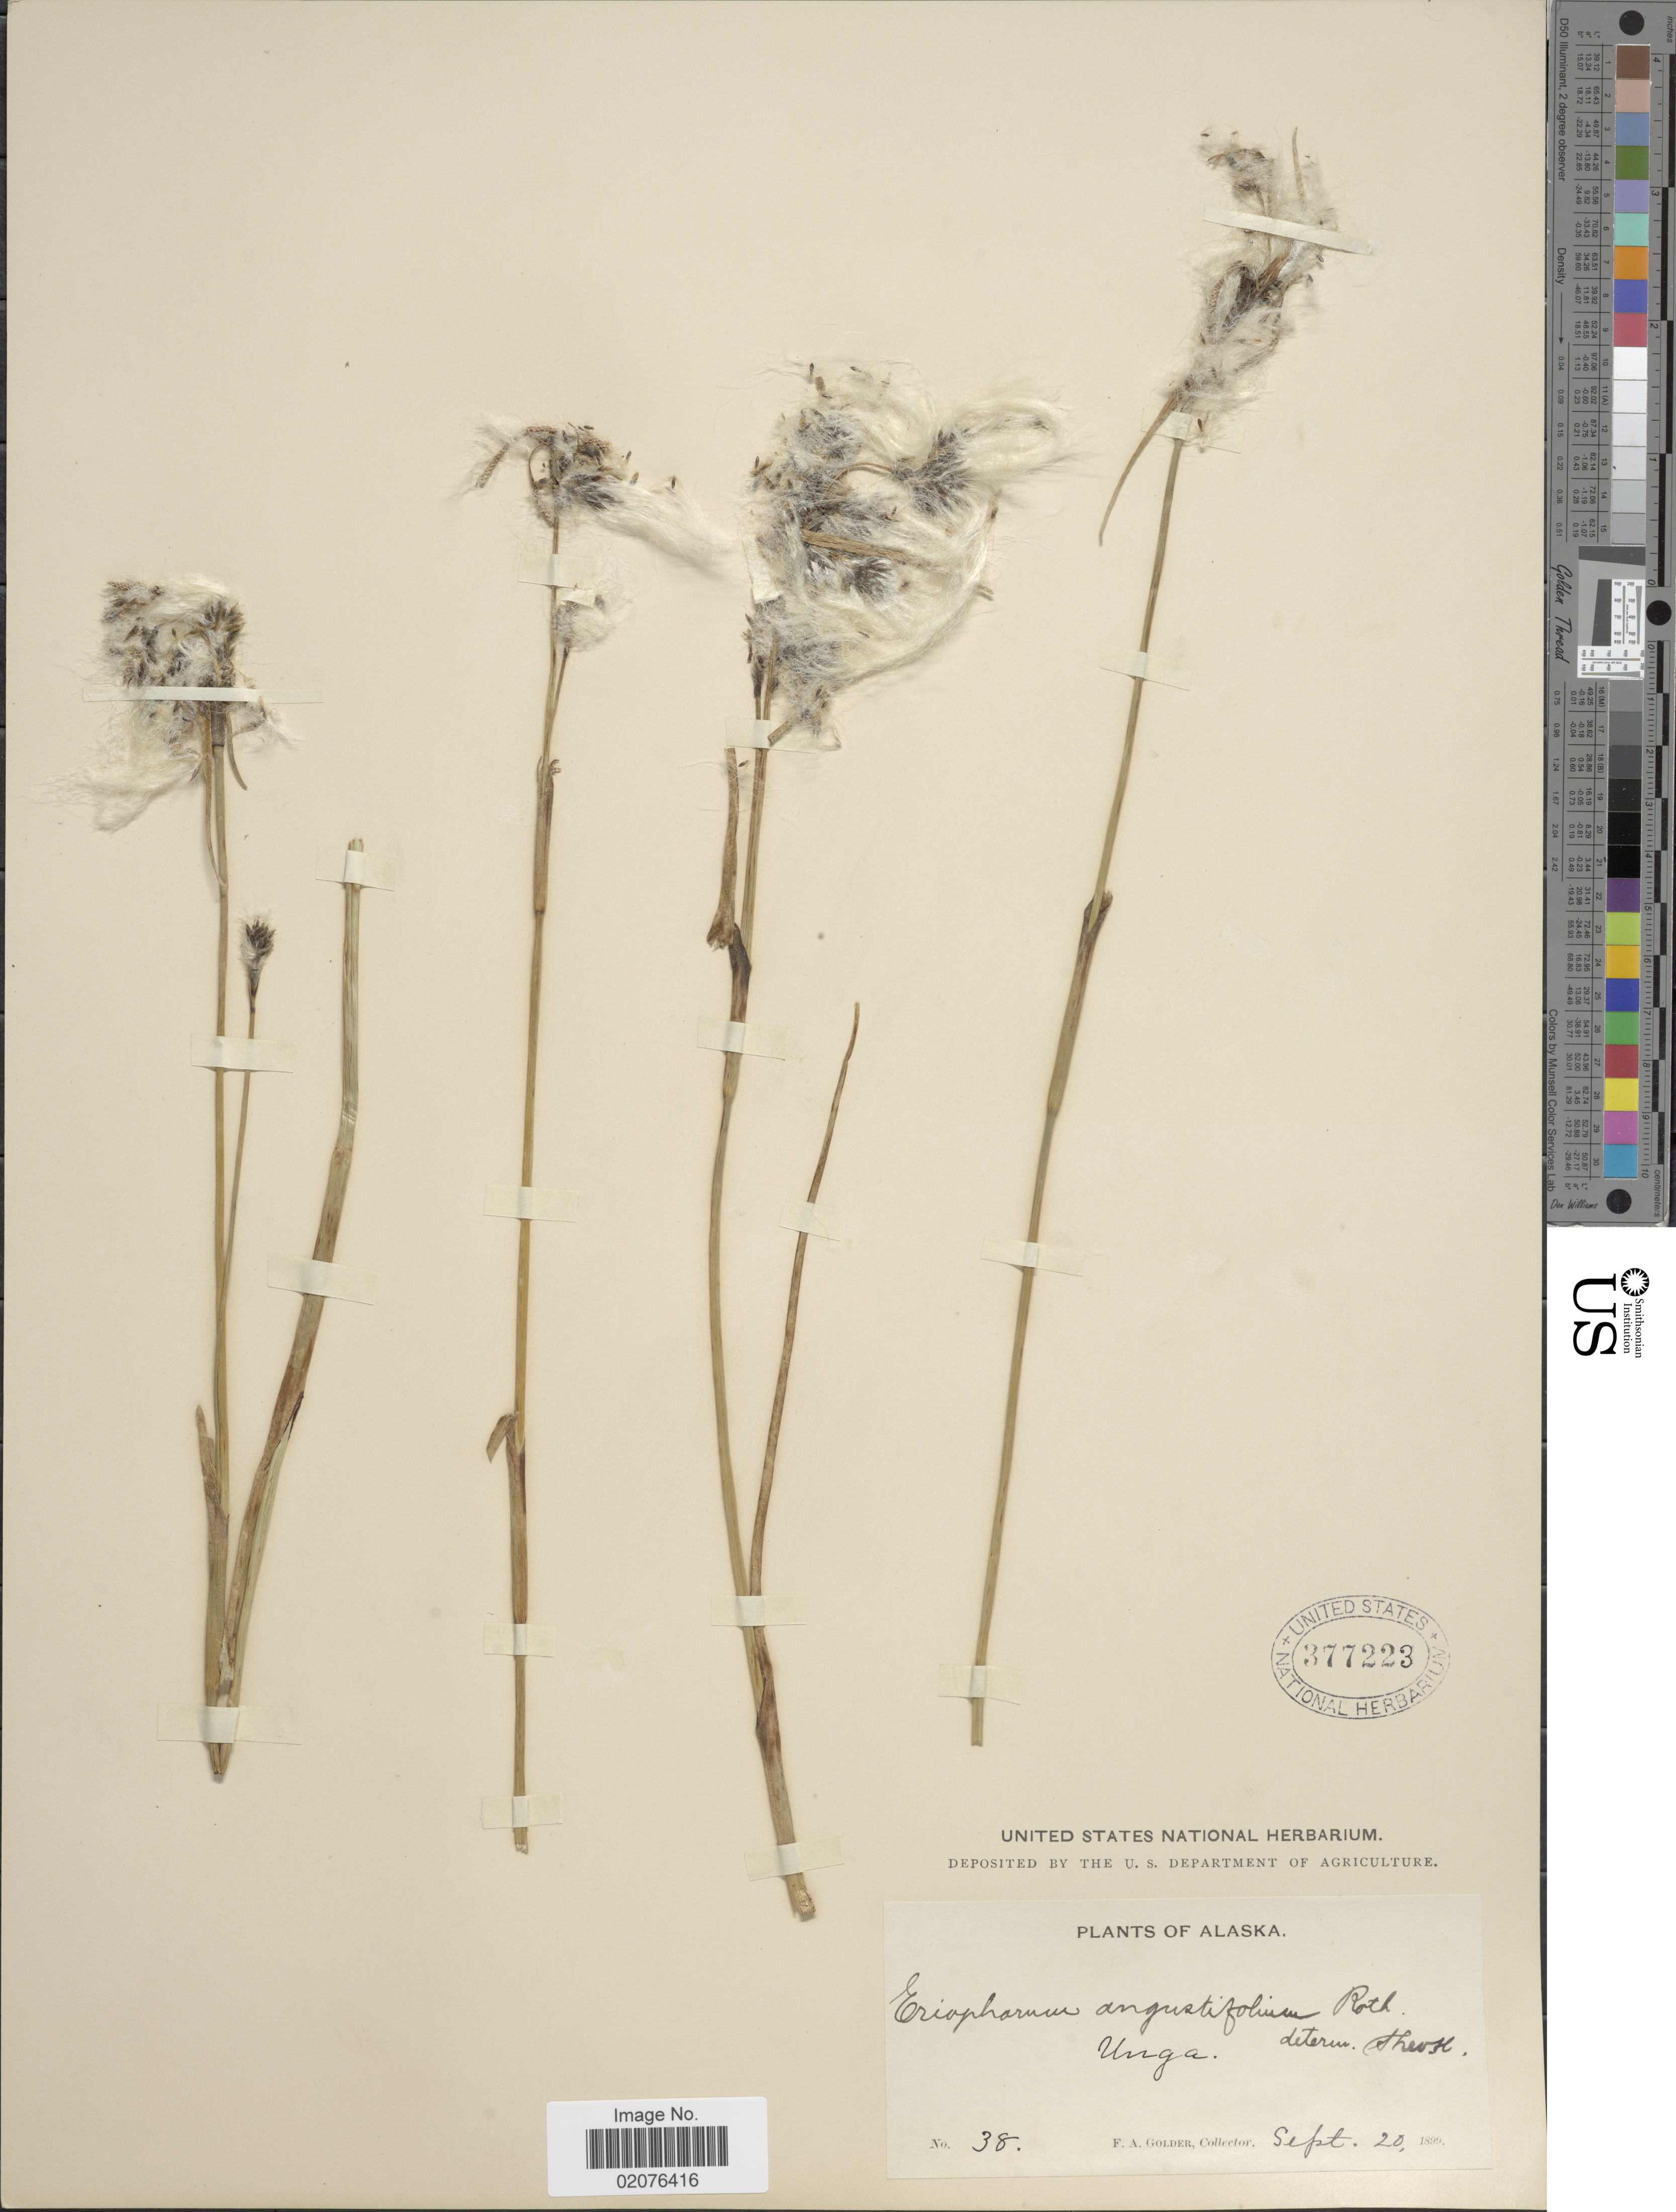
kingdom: Plantae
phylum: Tracheophyta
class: Liliopsida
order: Poales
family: Cyperaceae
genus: Eriophorum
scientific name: Eriophorum angustifolium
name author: Honck.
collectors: F. Golder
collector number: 38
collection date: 1899-09-20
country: United States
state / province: Alaska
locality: Unga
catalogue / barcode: US 377223